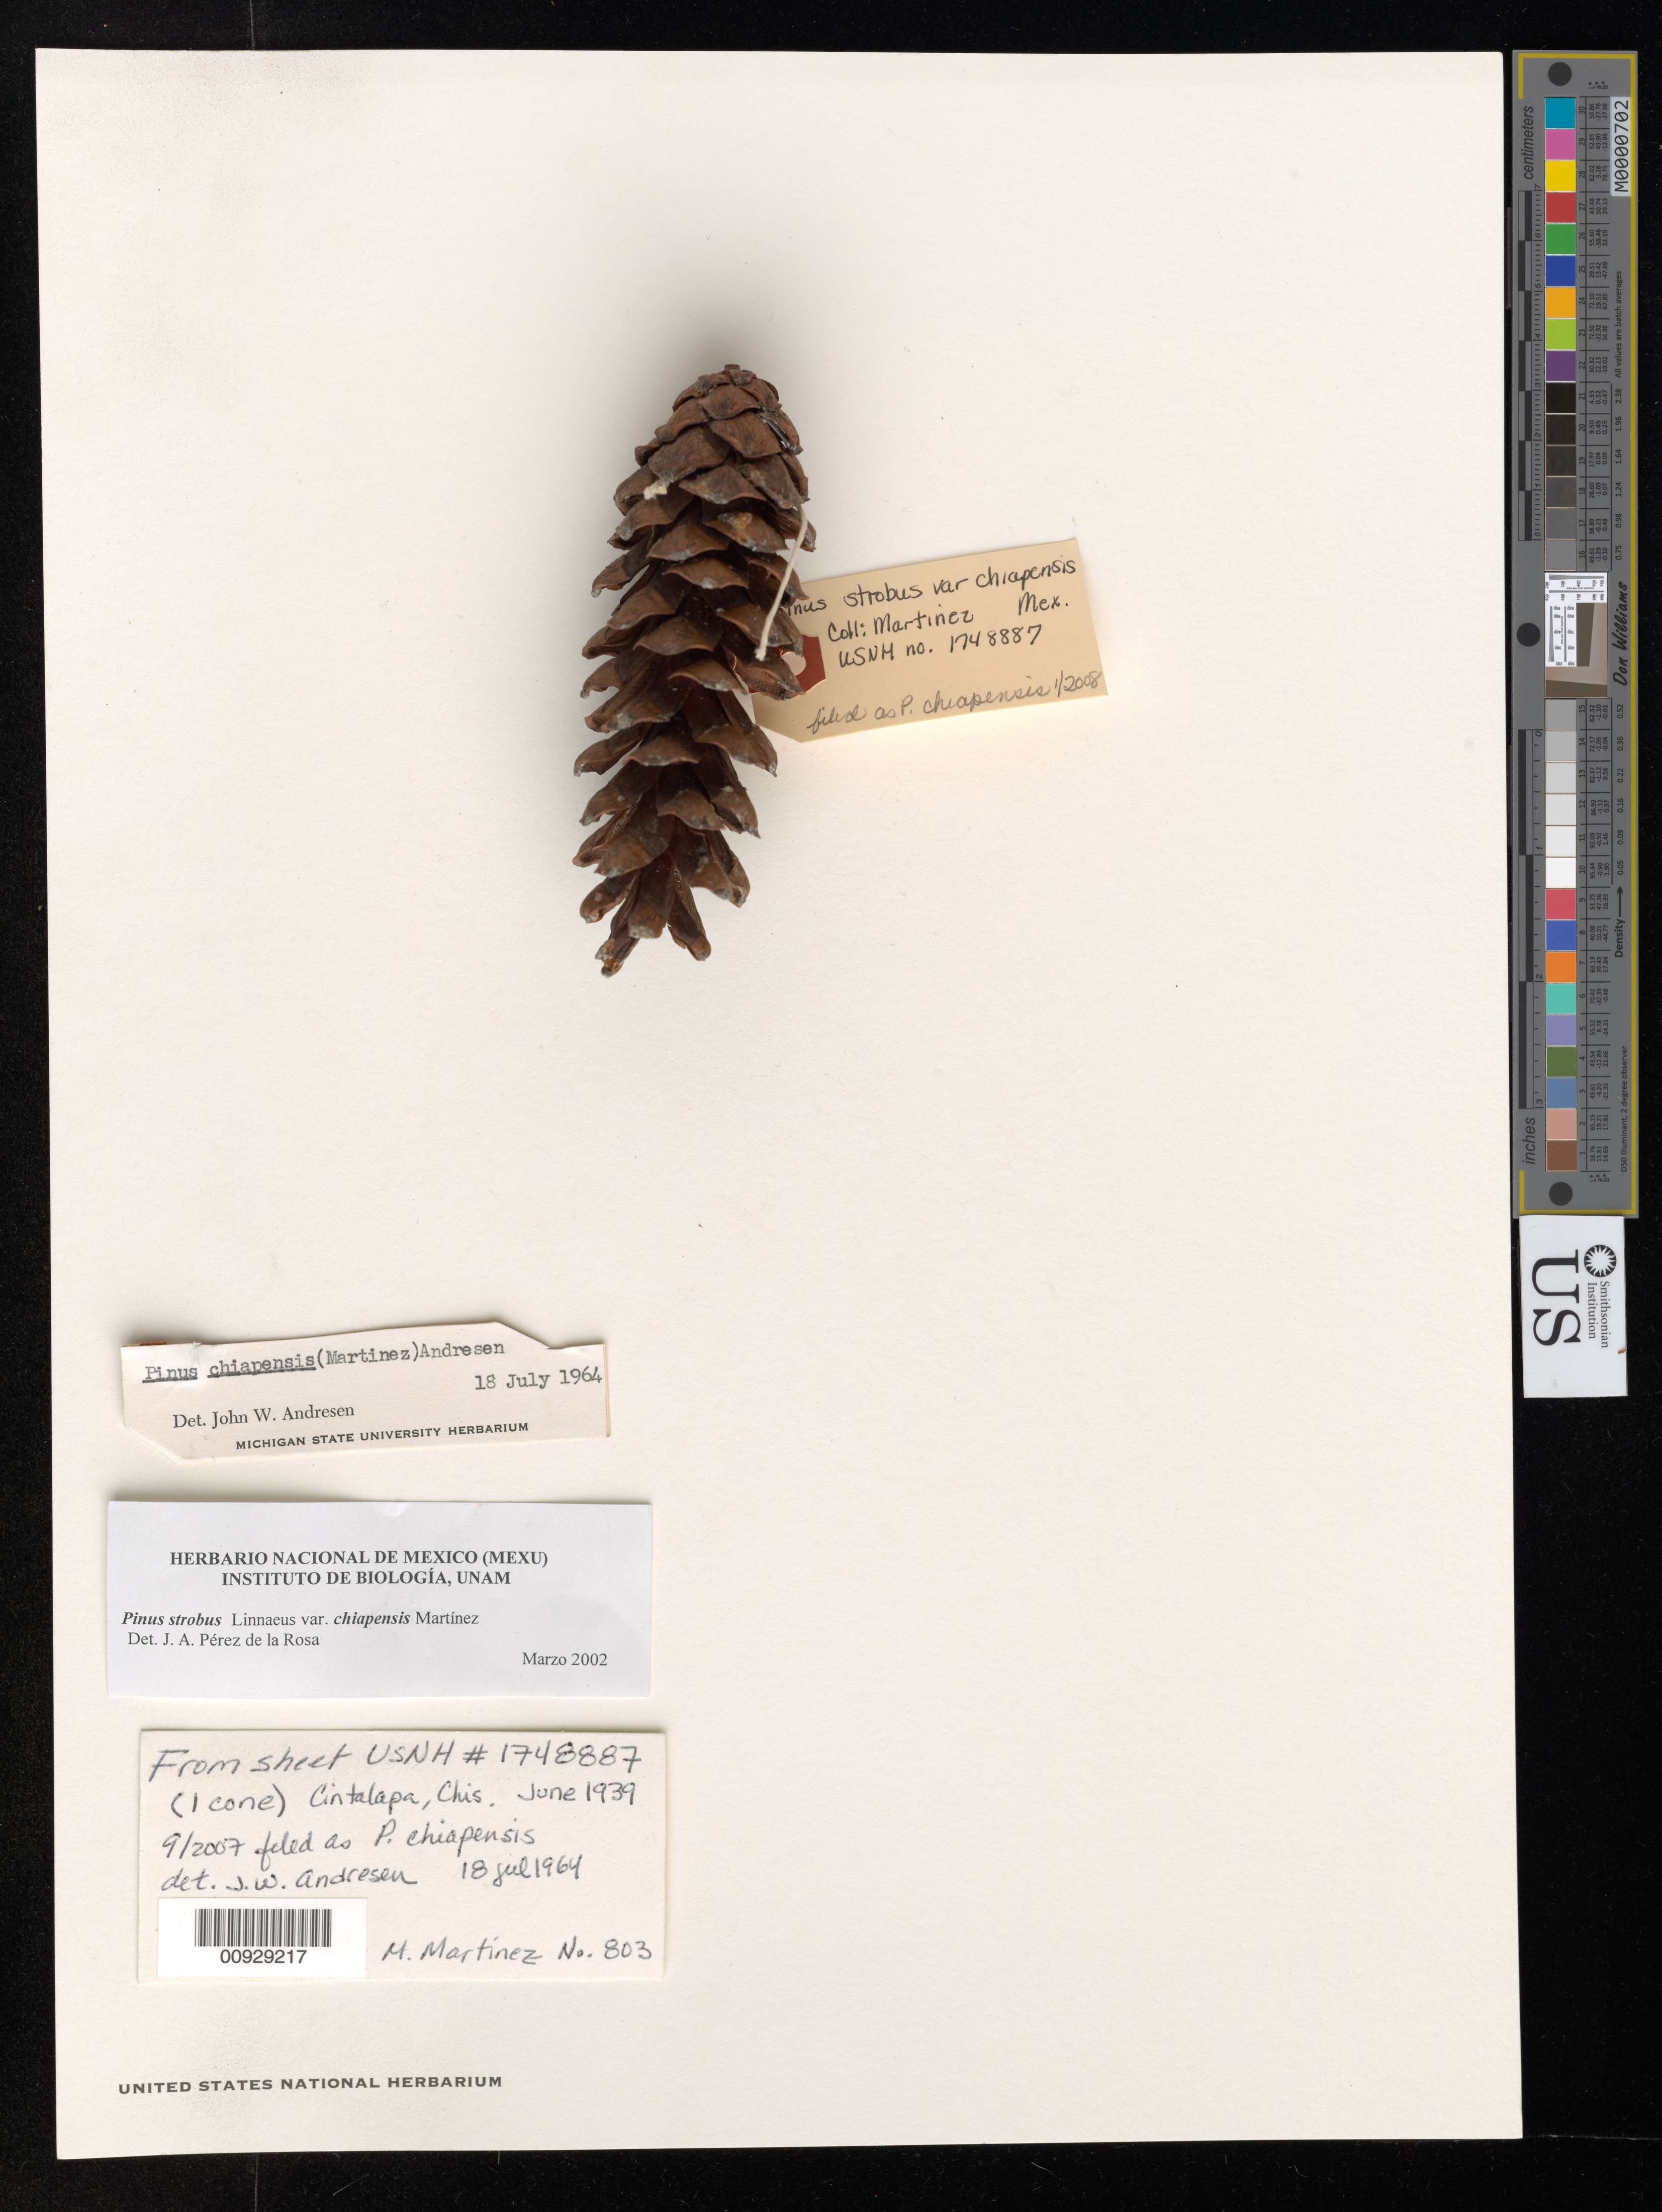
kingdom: Plantae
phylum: Tracheophyta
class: Pinopsida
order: Pinales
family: Pinaceae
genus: Pinus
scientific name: Pinus chiapensis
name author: (Martínez) Andrésen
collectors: M. Martinez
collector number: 803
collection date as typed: Jun 1939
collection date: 1939-06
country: Mexico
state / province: Chiapas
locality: Cintalapa.